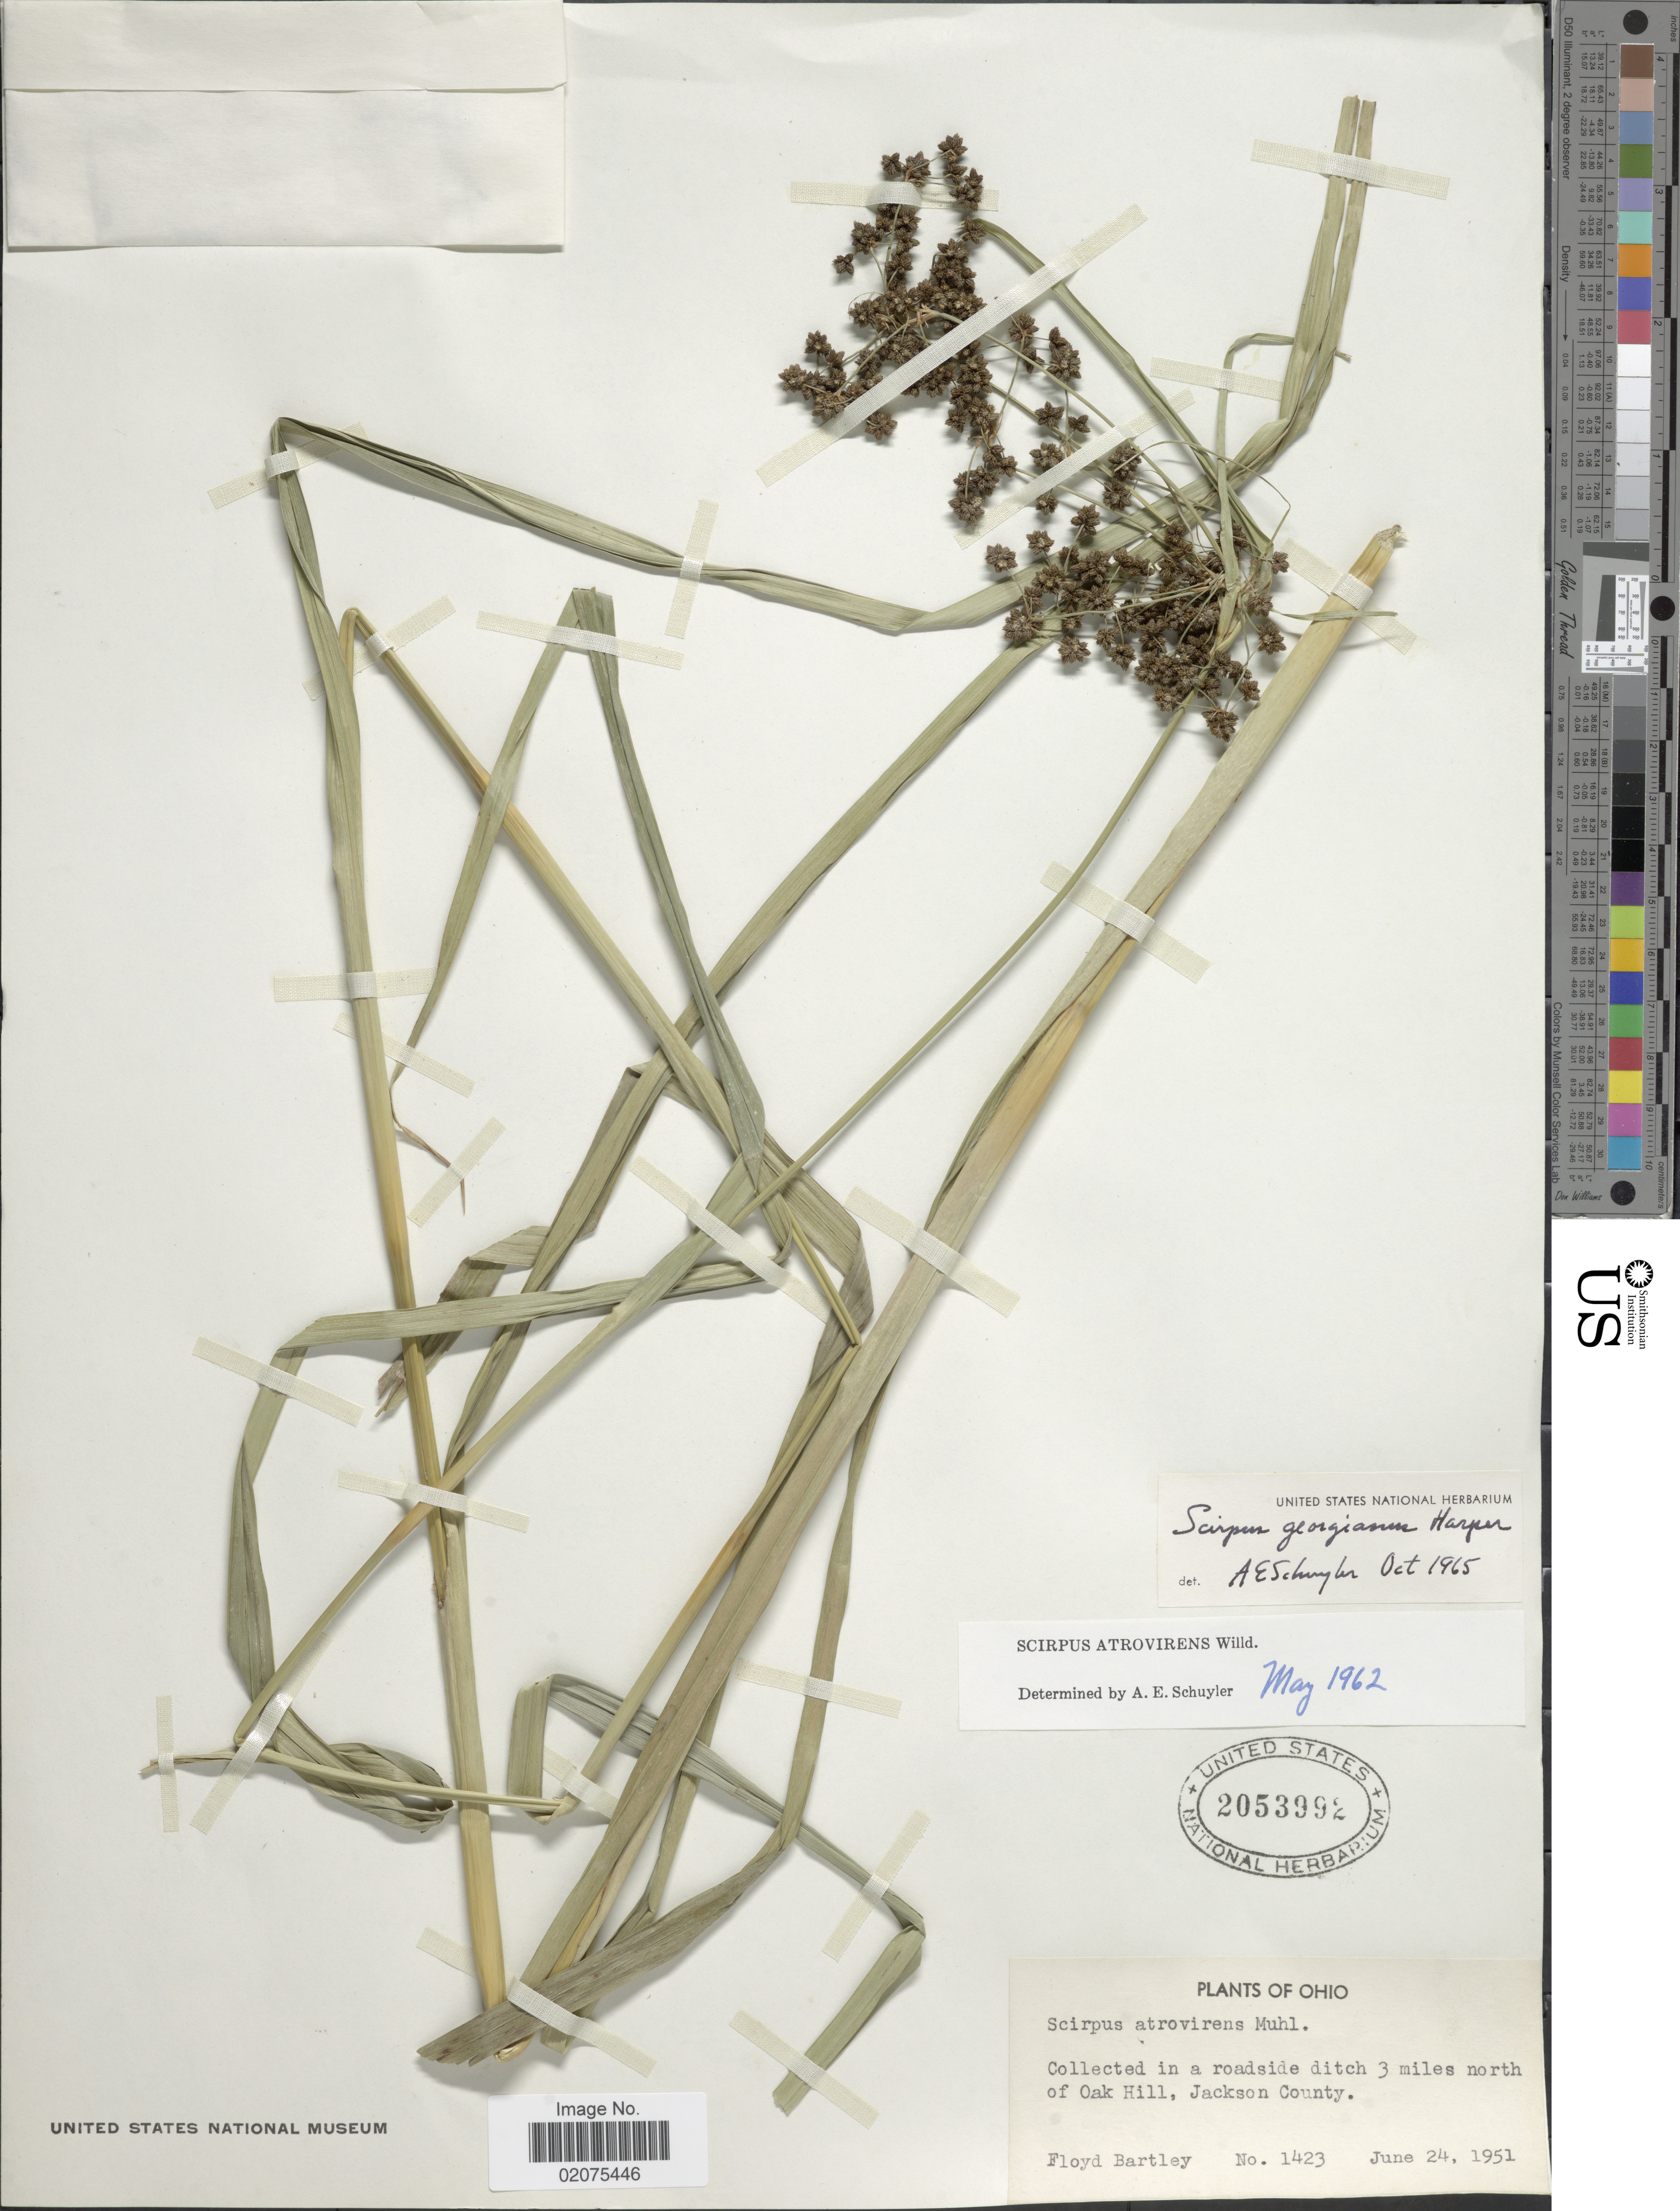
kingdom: Plantae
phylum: Tracheophyta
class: Liliopsida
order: Poales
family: Cyperaceae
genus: Scirpus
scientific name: Scirpus georgianus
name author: R.M. Harper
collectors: F. Bartley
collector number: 1423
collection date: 1951-06-24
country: United States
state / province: Ohio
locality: In a roadside ditch 3 miles north of Oak Hill, Jackson County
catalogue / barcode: US 2053992